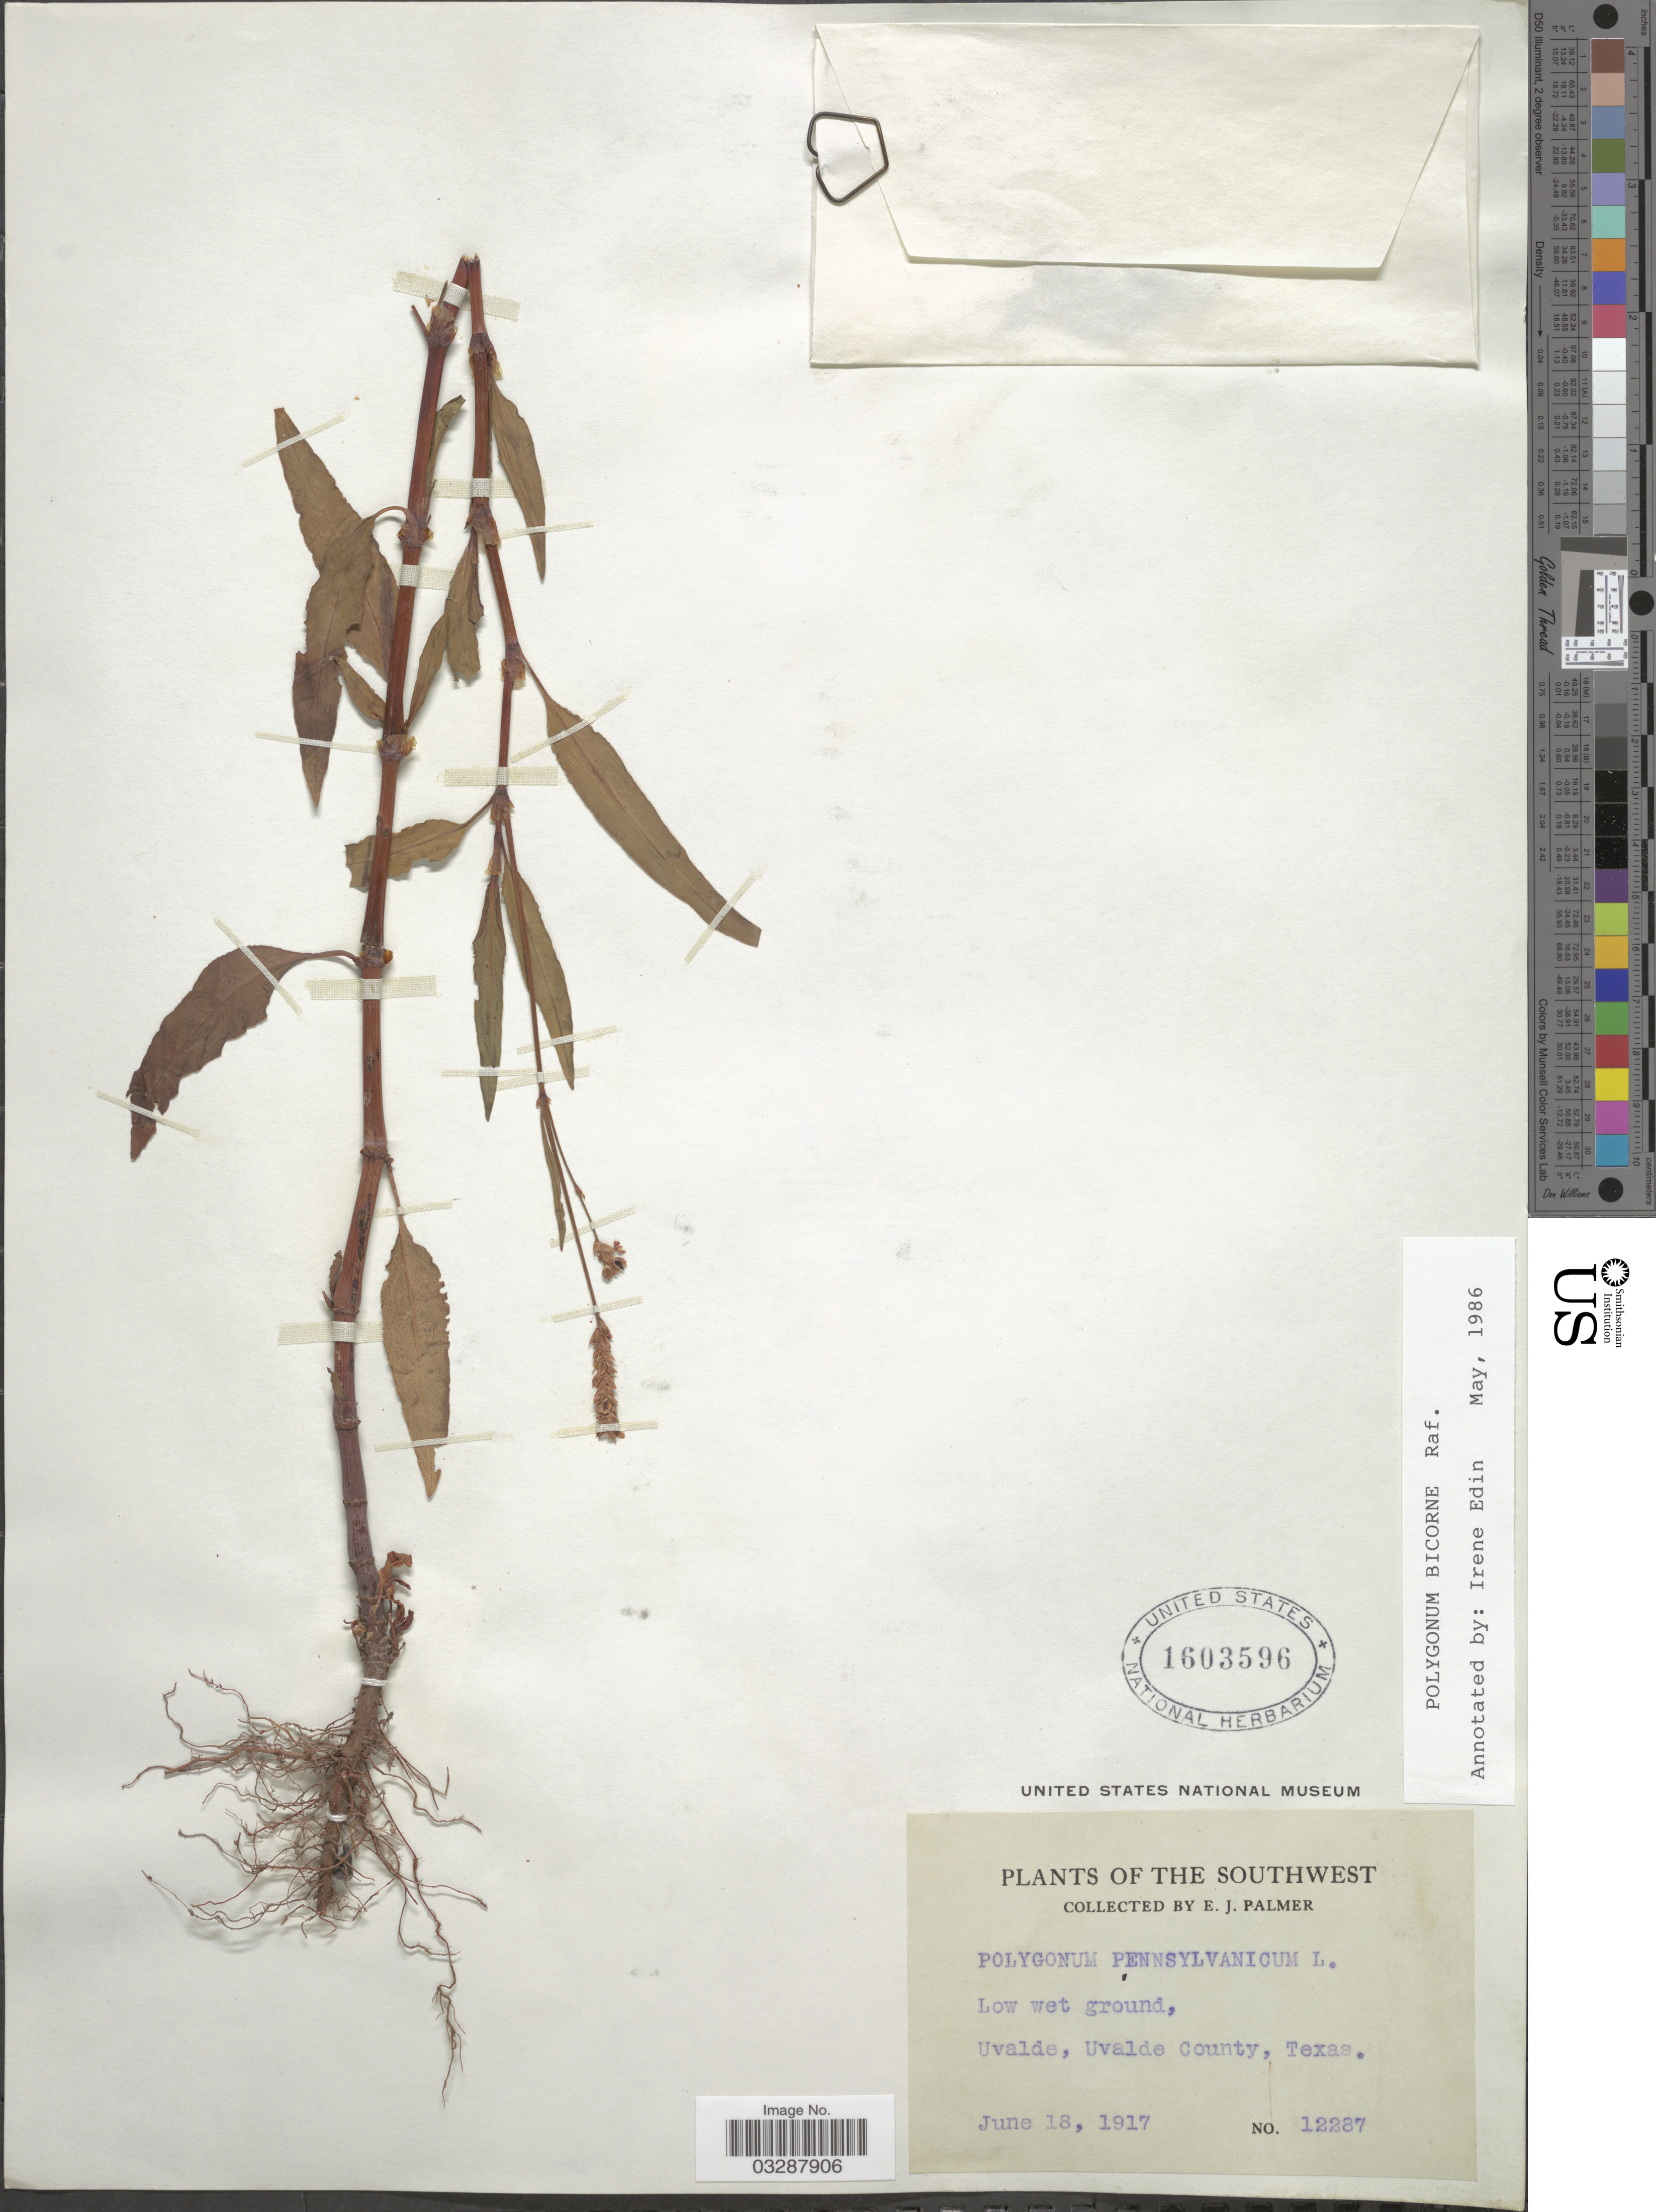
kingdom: Plantae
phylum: Tracheophyta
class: Magnoliopsida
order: Caryophyllales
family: Polygonaceae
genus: Persicaria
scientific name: Persicaria bicornis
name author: (Raf.) Nieuwl.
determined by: Atha, D. E.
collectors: E. J. Palmer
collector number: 12287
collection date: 1917-06-18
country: United States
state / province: Texas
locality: The Southwest, Uvalde, Uvalde County.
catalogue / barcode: US 1603596